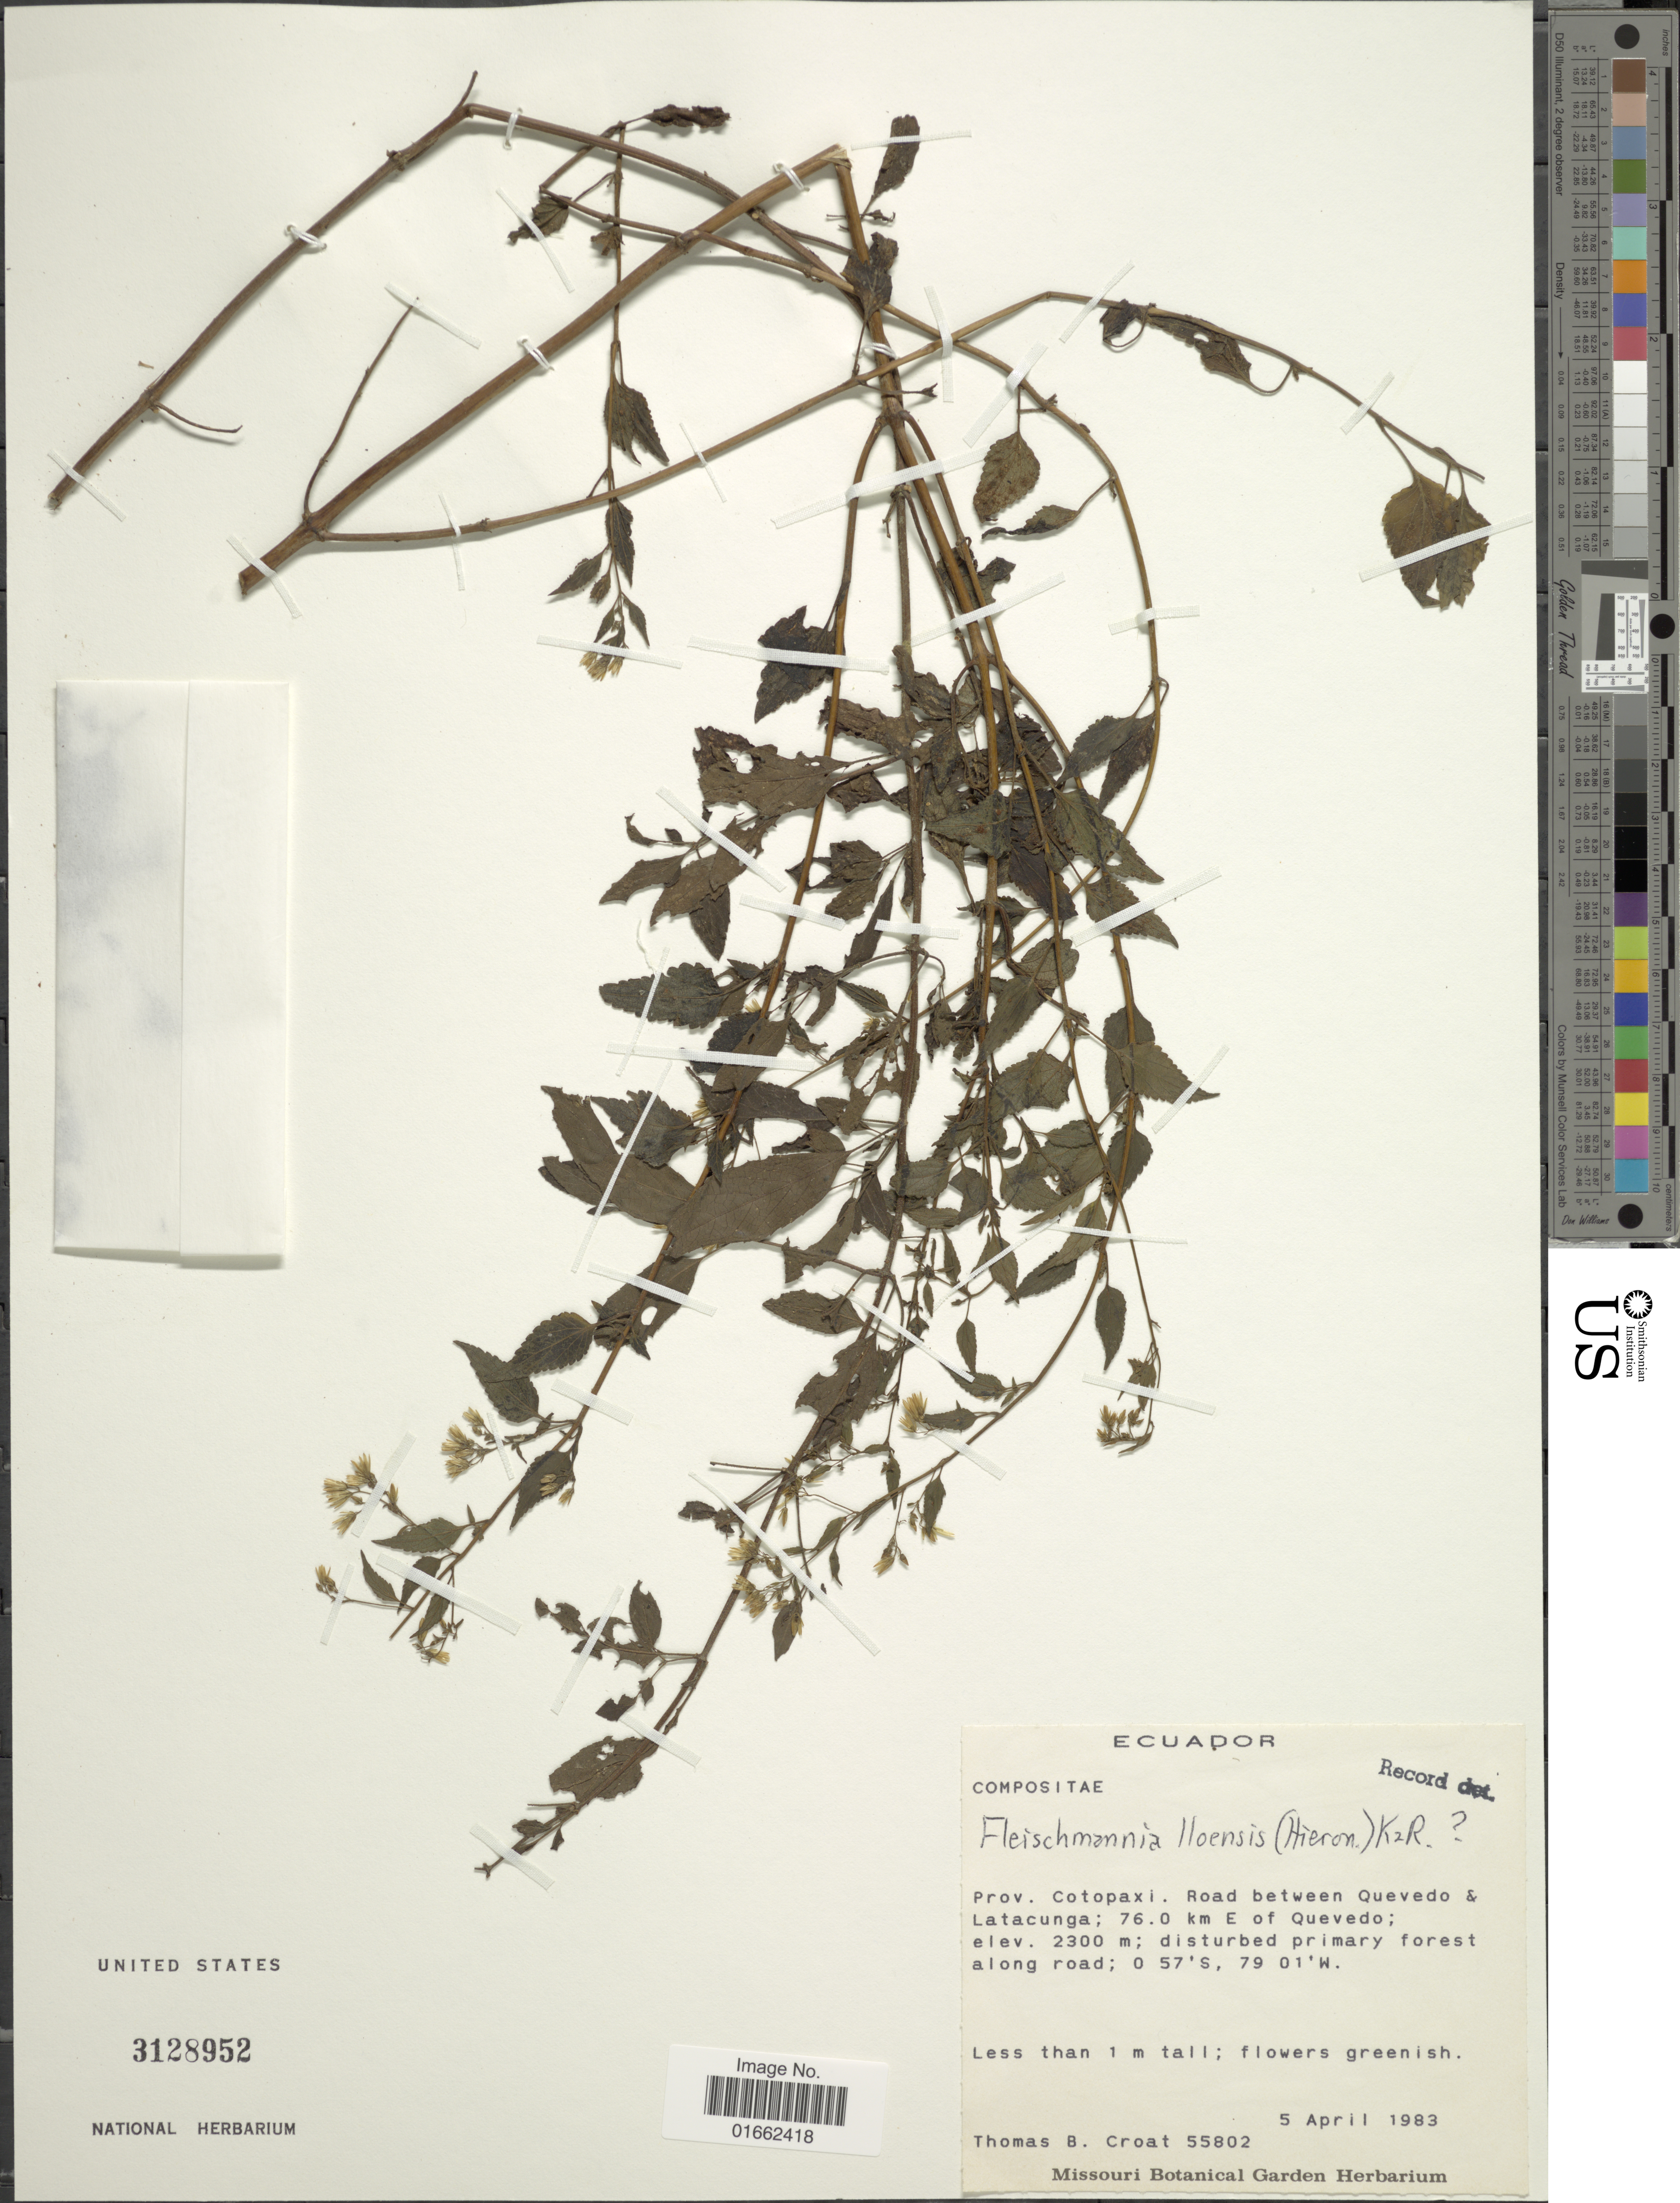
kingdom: Plantae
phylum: Tracheophyta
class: Magnoliopsida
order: Asterales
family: Asteraceae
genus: Fleischmannia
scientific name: Fleischmannia lloensis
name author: (Hieron.) R.M. King & H. Rob.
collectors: T. B. Croat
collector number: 55802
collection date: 1983-04-05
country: Ecuador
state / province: Cotopaxi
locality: Prov. Cotopaxi. Road between Quevedo & Latacunga; 76.0 km E of Quevedo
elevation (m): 2300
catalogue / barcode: US 3128952